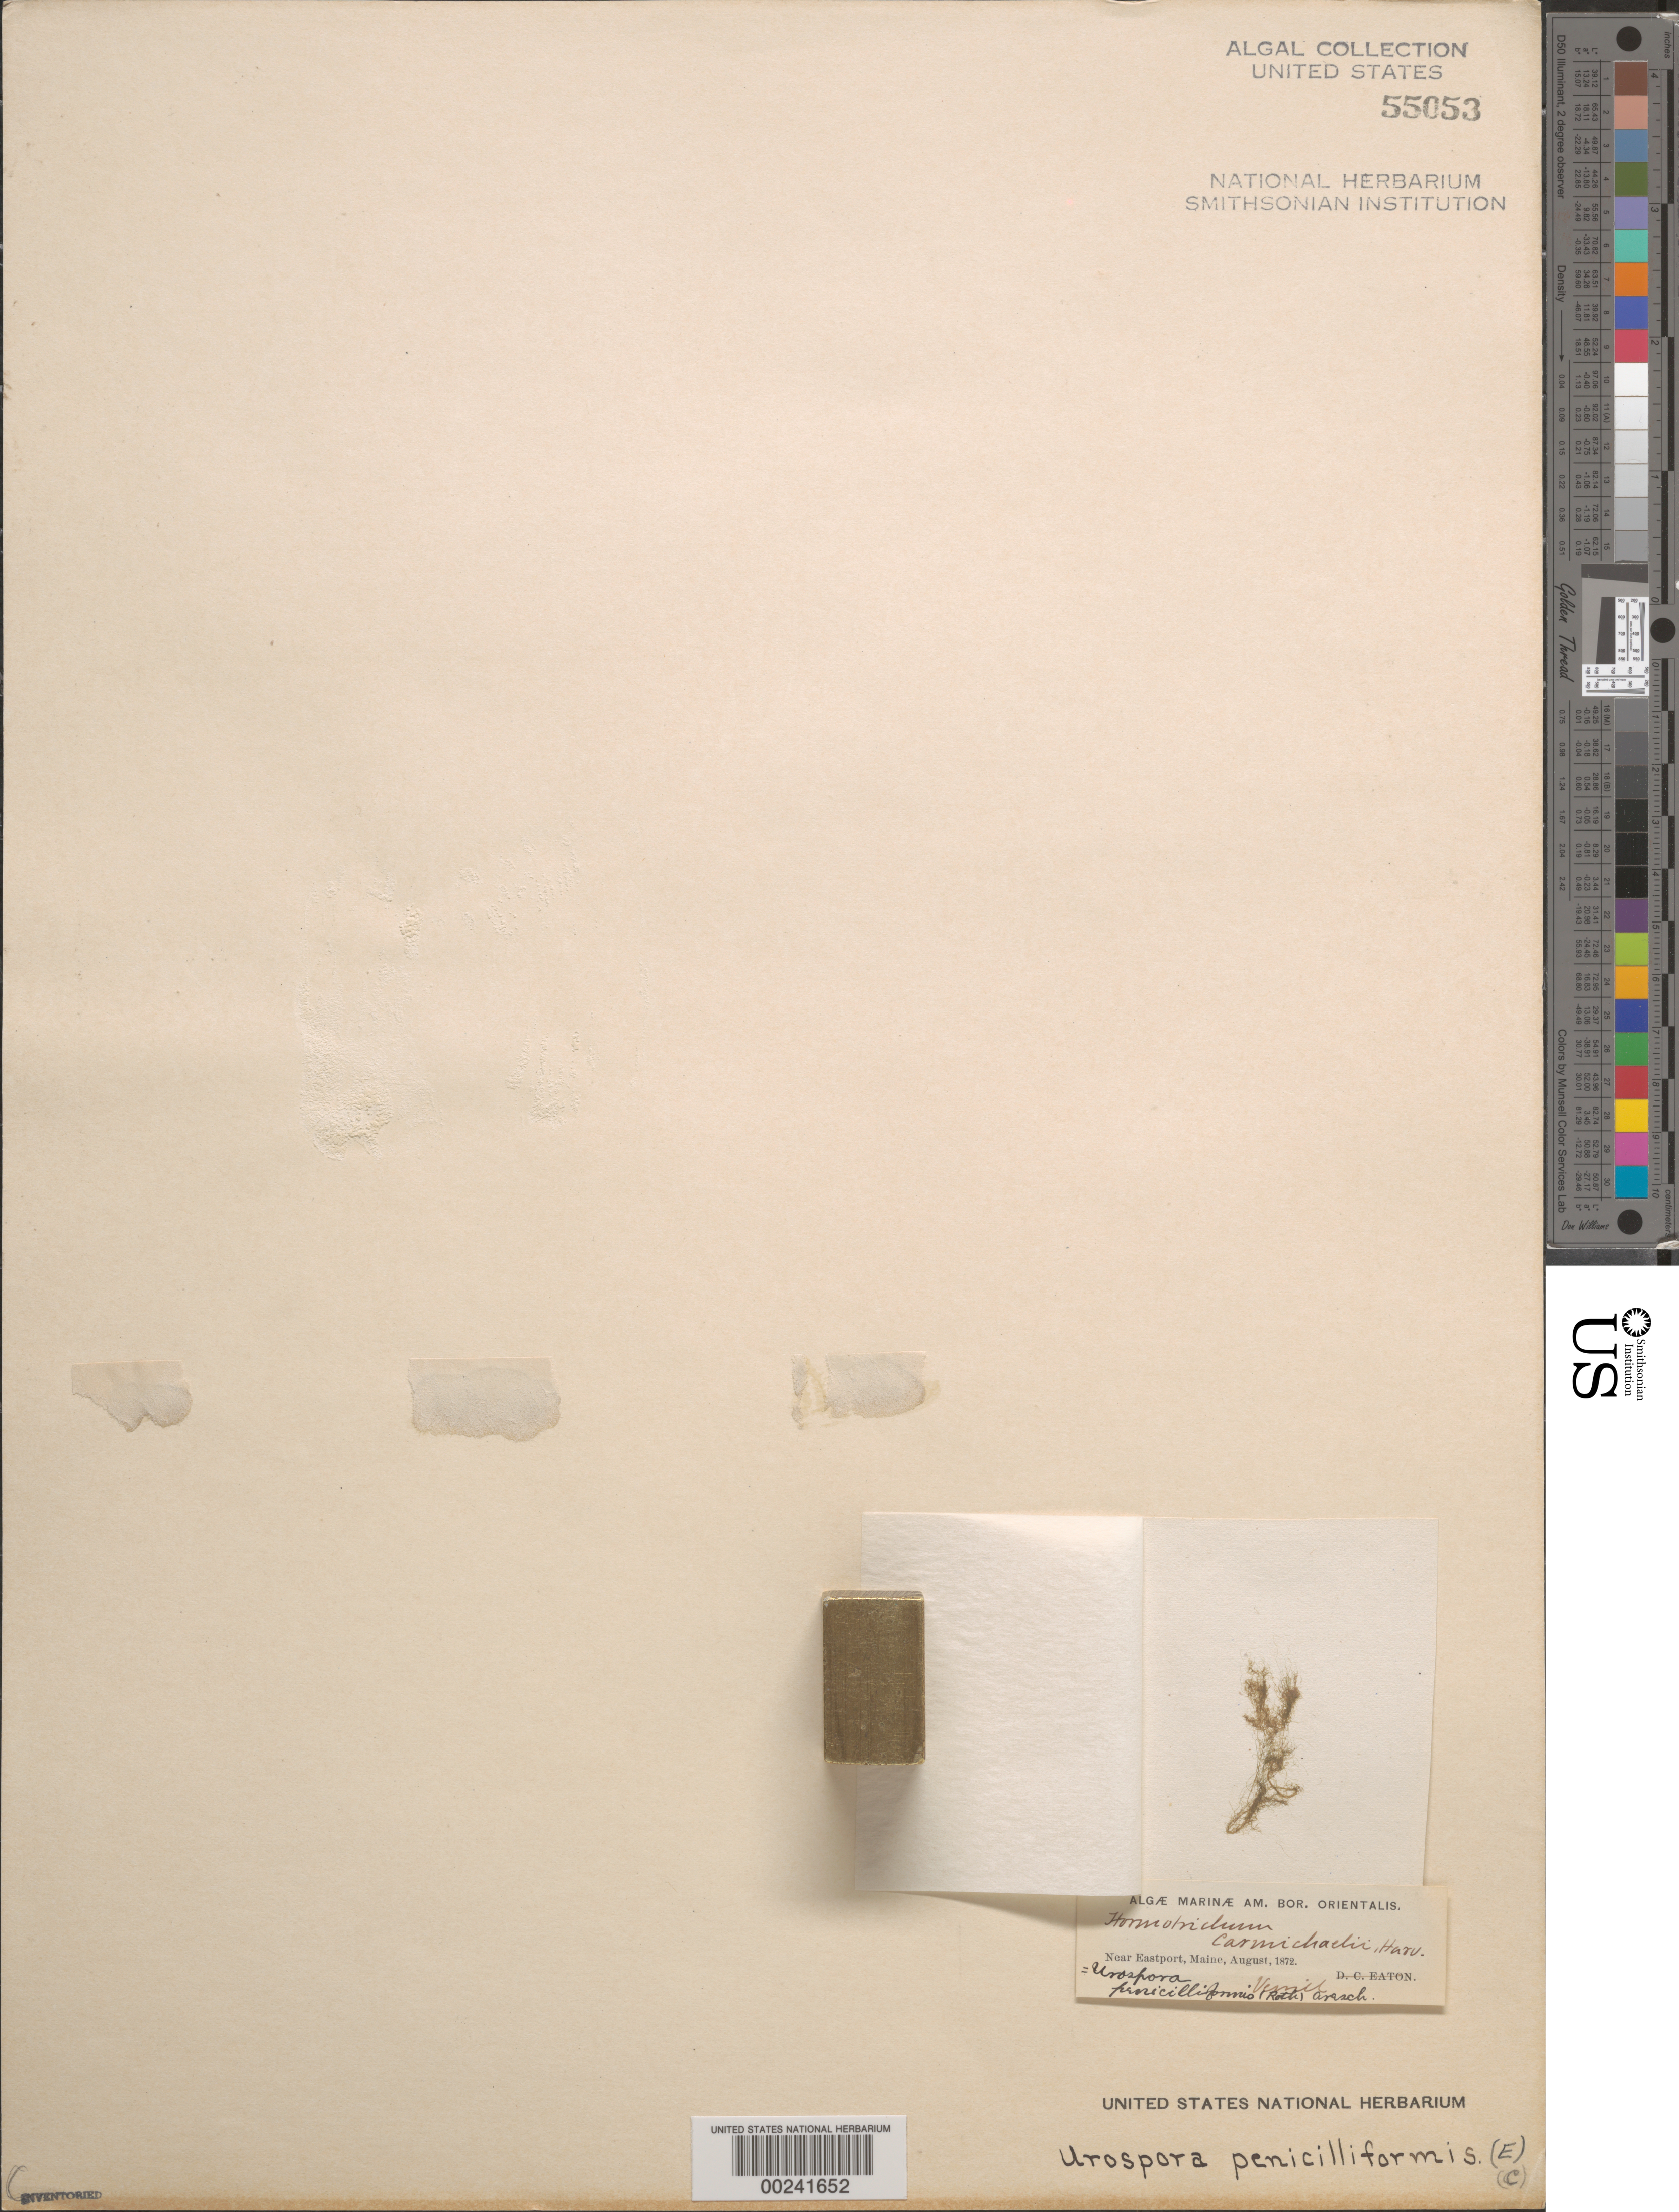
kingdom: Plantae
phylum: Chlorophyta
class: Ulvophyceae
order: Ulotrichales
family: Ulotrichaceae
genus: Urospora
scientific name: Urospora penicilliformis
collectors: A. Verril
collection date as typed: Aug 1872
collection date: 1872-08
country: United States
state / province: Maine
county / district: Washington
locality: Near Eastport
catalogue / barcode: US 55053